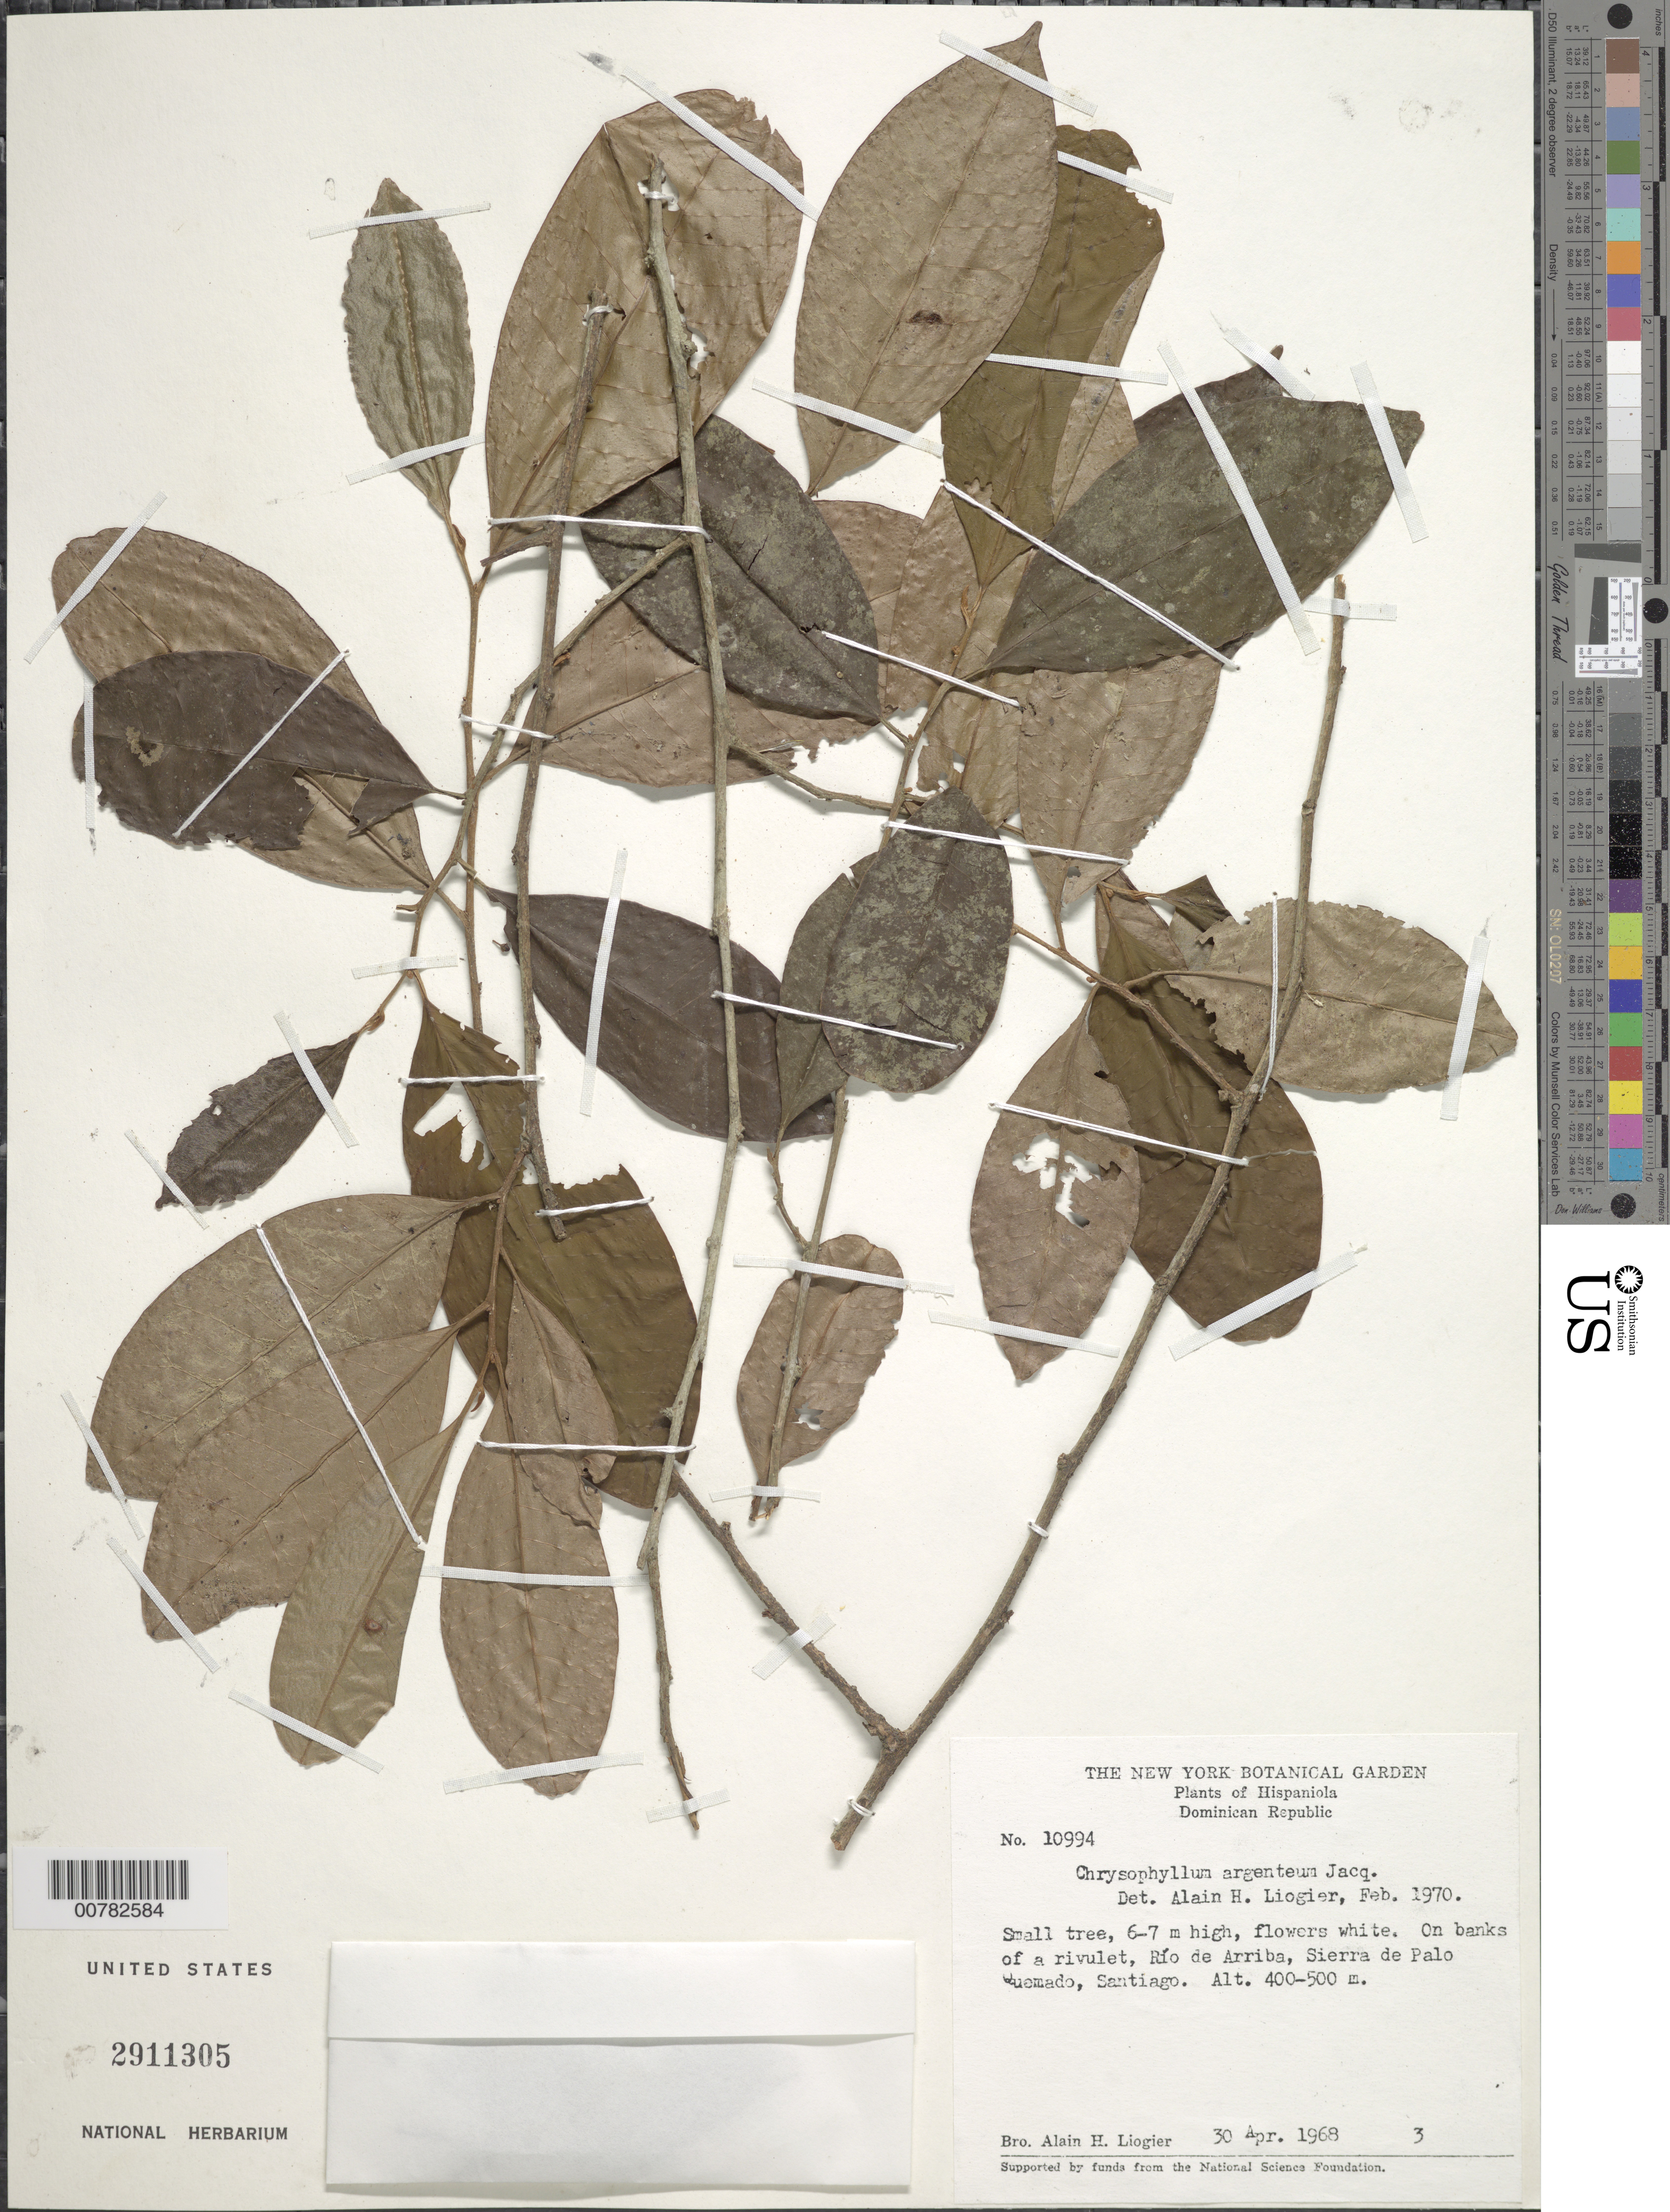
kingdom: Plantae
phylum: Tracheophyta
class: Magnoliopsida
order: Ericales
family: Sapotaceae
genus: Chrysophyllum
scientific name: Chrysophyllum argenteum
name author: Jacq.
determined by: Liogier, Alain H.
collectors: A. H. Liogier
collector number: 10994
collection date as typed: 30 Apr 1968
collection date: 1968-04-30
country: Dominican Republic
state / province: Santiago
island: Hispaniola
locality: Sierra de Palo Quemado, De Arriba River.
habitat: On banks of a rivulent.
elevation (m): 400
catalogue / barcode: US 2911305